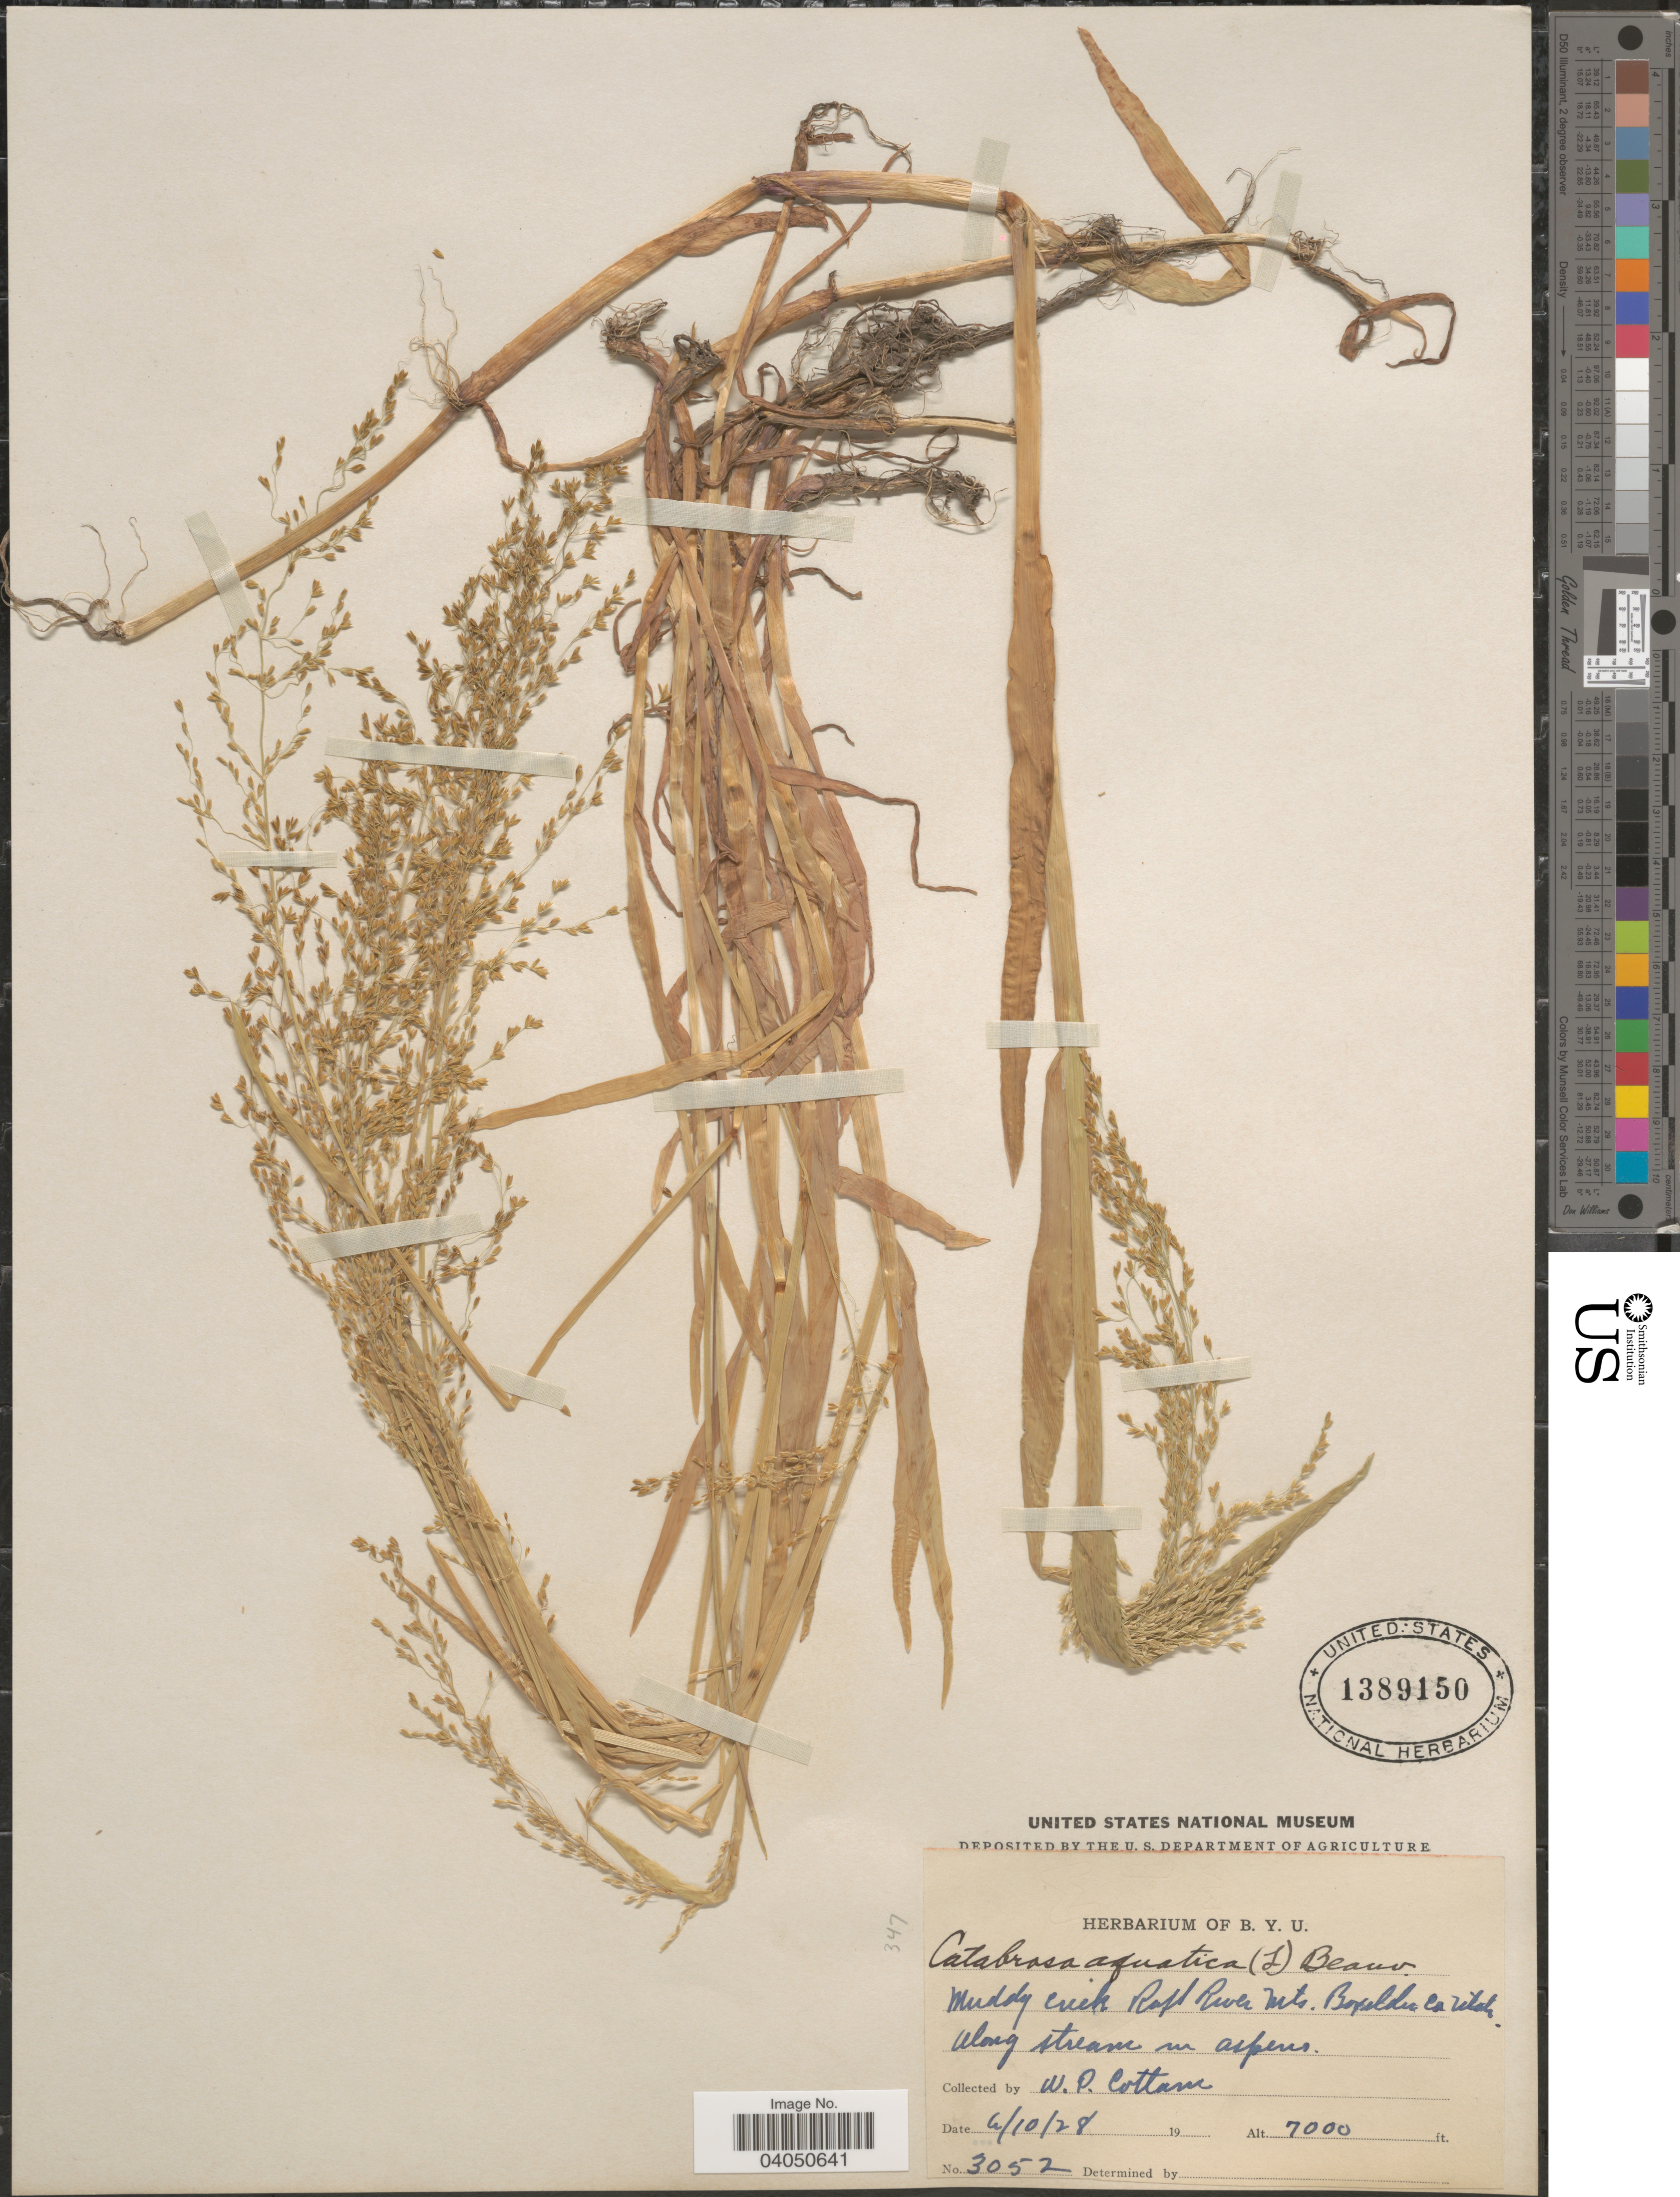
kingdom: Plantae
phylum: Tracheophyta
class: Liliopsida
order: Poales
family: Poaceae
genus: Catabrosa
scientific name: Catabrosa aquatica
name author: (L.) P. Beauv.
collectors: W. Cottam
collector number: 3052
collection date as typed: Transcribed d/m/y: 10/6/28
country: United States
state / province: Utah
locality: Muddy creek Raft River Mts. Boxelder Co.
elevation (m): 2134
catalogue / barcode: US 1389150